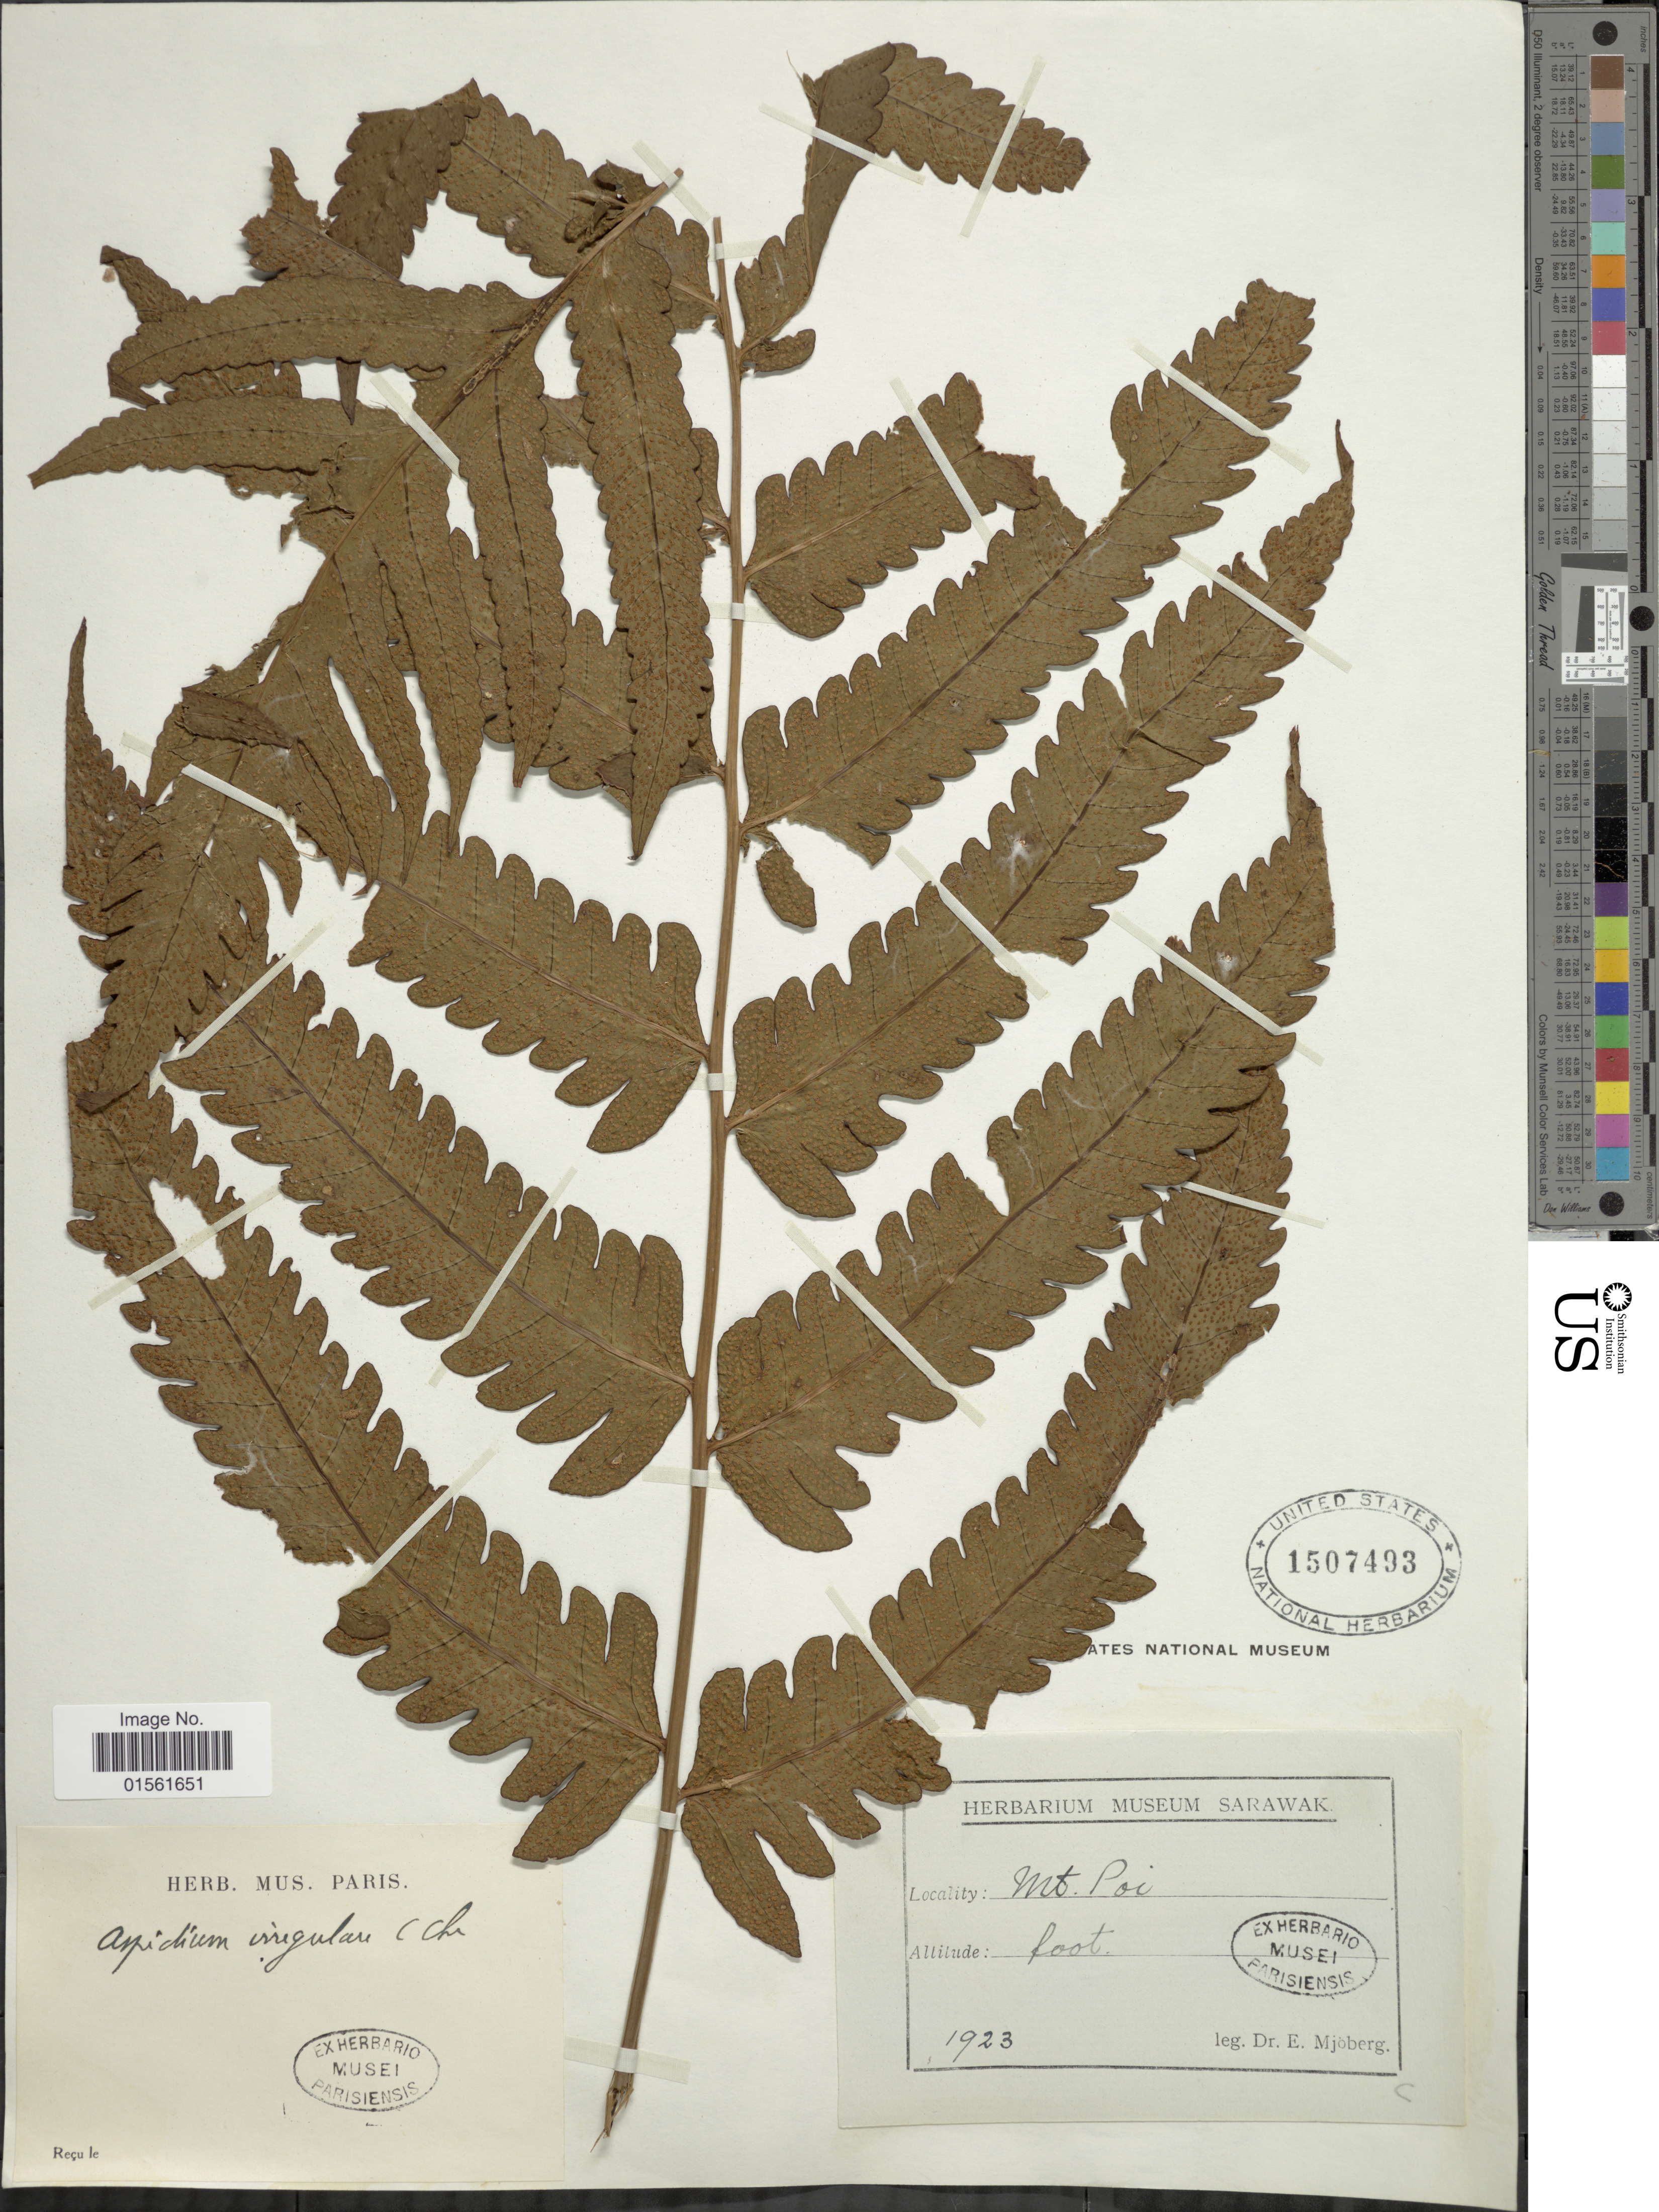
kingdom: Plantae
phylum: Tracheophyta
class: Polypodiopsida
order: Polypodiales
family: Dryopteridaceae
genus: Pleocnemia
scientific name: Pleocnemia irregularis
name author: (C. Presl) Holttum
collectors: E. Mjoberg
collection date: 1923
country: Malaysia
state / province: Sarawak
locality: Mt. Poi.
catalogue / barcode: US 1507493